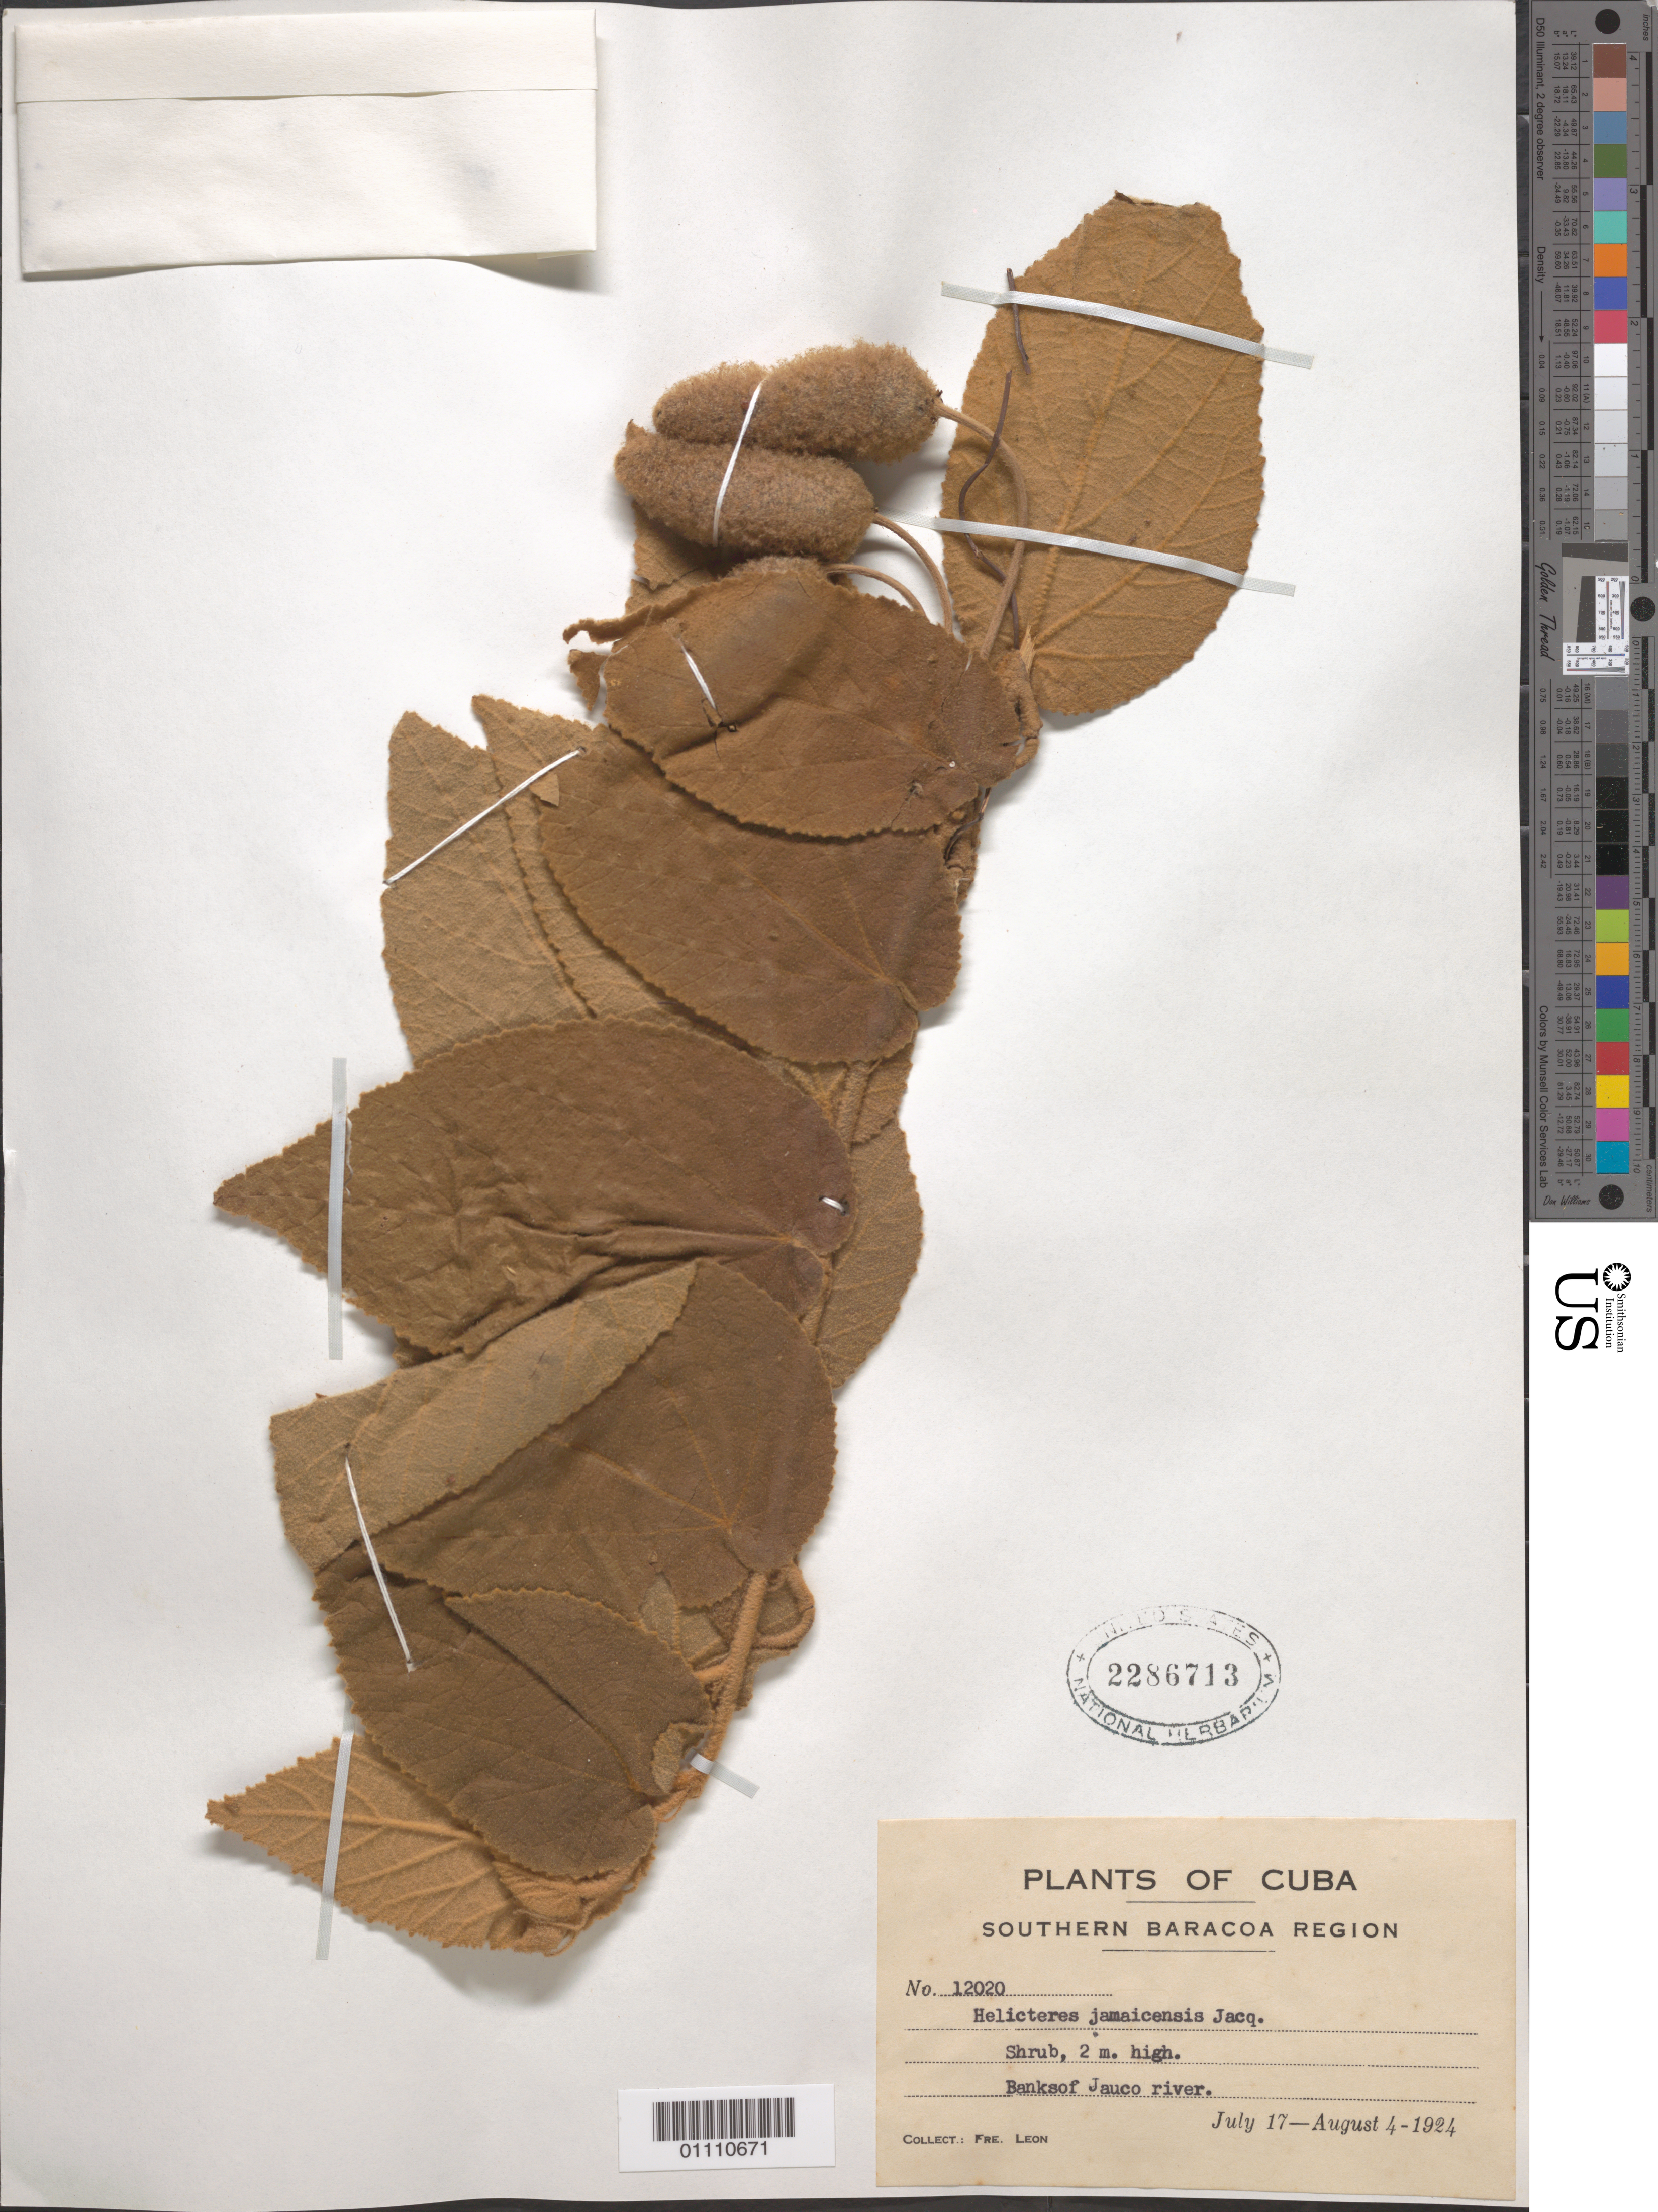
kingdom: Plantae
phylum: Tracheophyta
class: Magnoliopsida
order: Malvales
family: Malvaceae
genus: Helicteres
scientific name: Helicteres jamaicensis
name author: Jacq.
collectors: Bro. León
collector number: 12020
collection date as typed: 17 Jul 1924 to 04 Aug 1924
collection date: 1924-07-17/1924-08-04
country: Cuba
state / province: Guantánamo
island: Cuba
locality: Banks of Jauco river, Southern Baracoa Region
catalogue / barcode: US 2286713